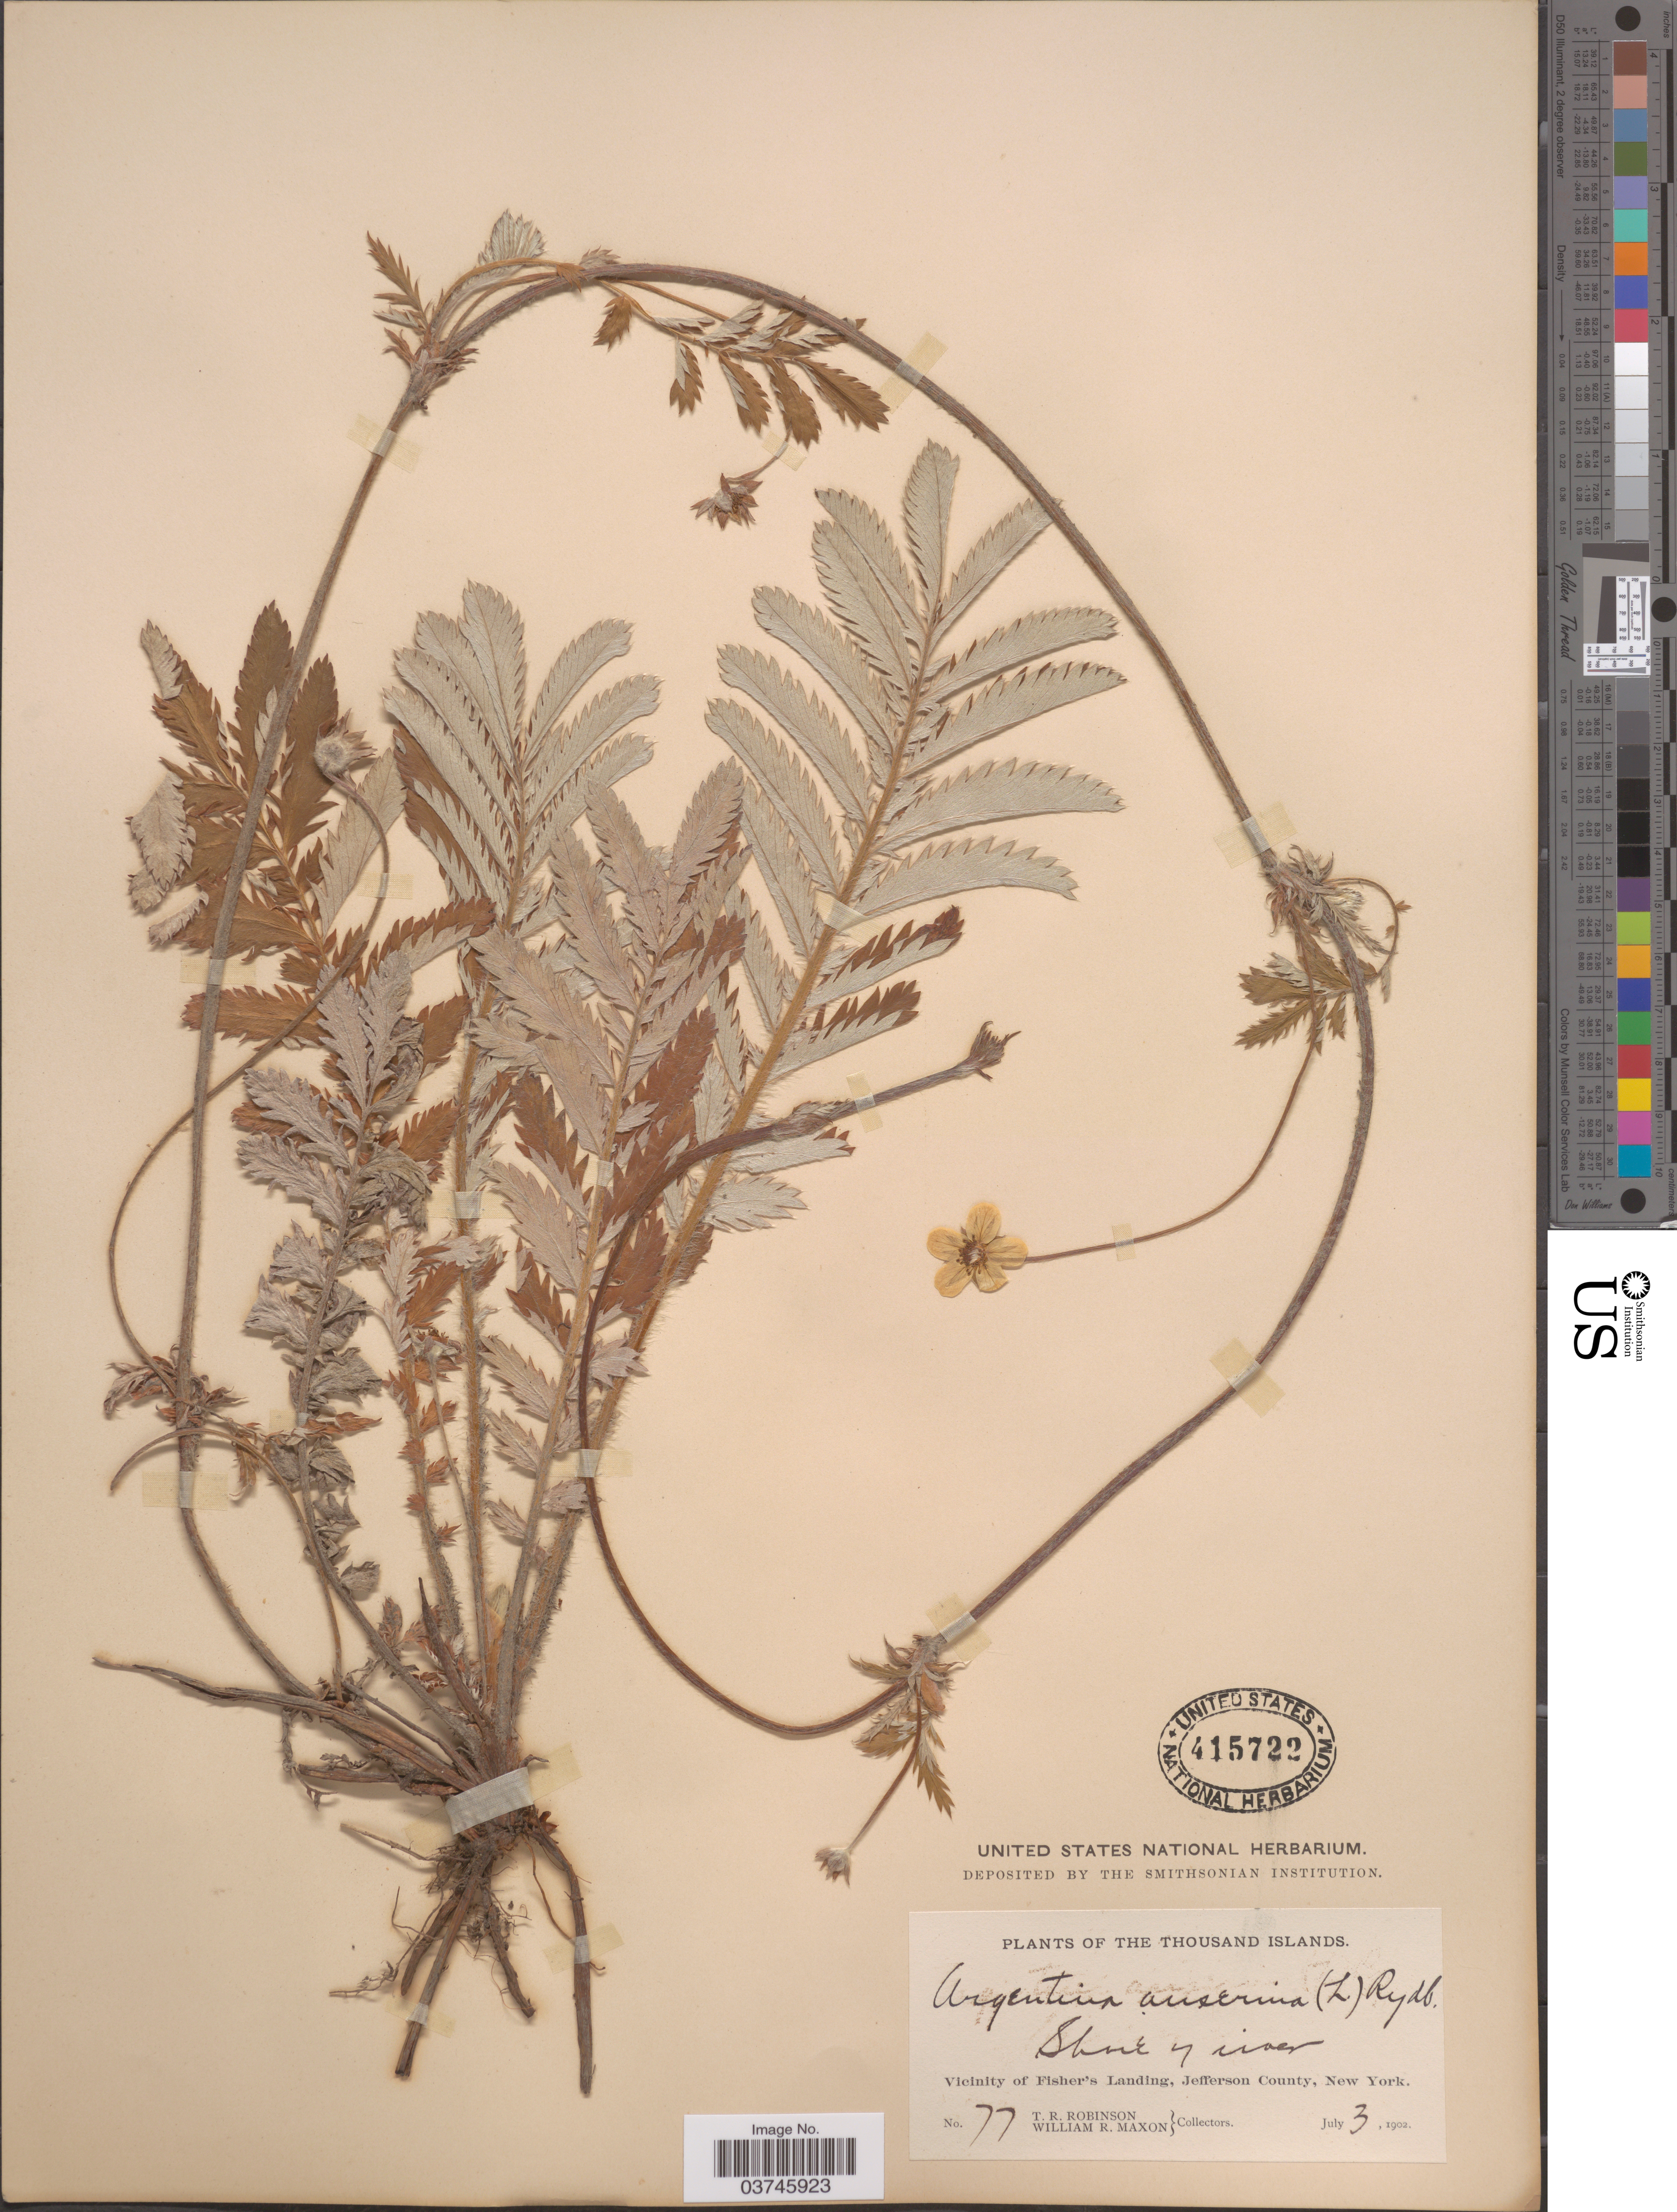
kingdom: Plantae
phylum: Tracheophyta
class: Magnoliopsida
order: Rosales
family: Rosaceae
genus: Argentina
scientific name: Argentina anserina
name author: (L.) Rydb.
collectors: T. R. Robinson & W. R. Maxon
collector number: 77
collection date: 1902-07-03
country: United States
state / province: New York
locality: The Thousand Islands. Vicinity of Fisher's Landing, Jefferson County.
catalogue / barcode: US 415722